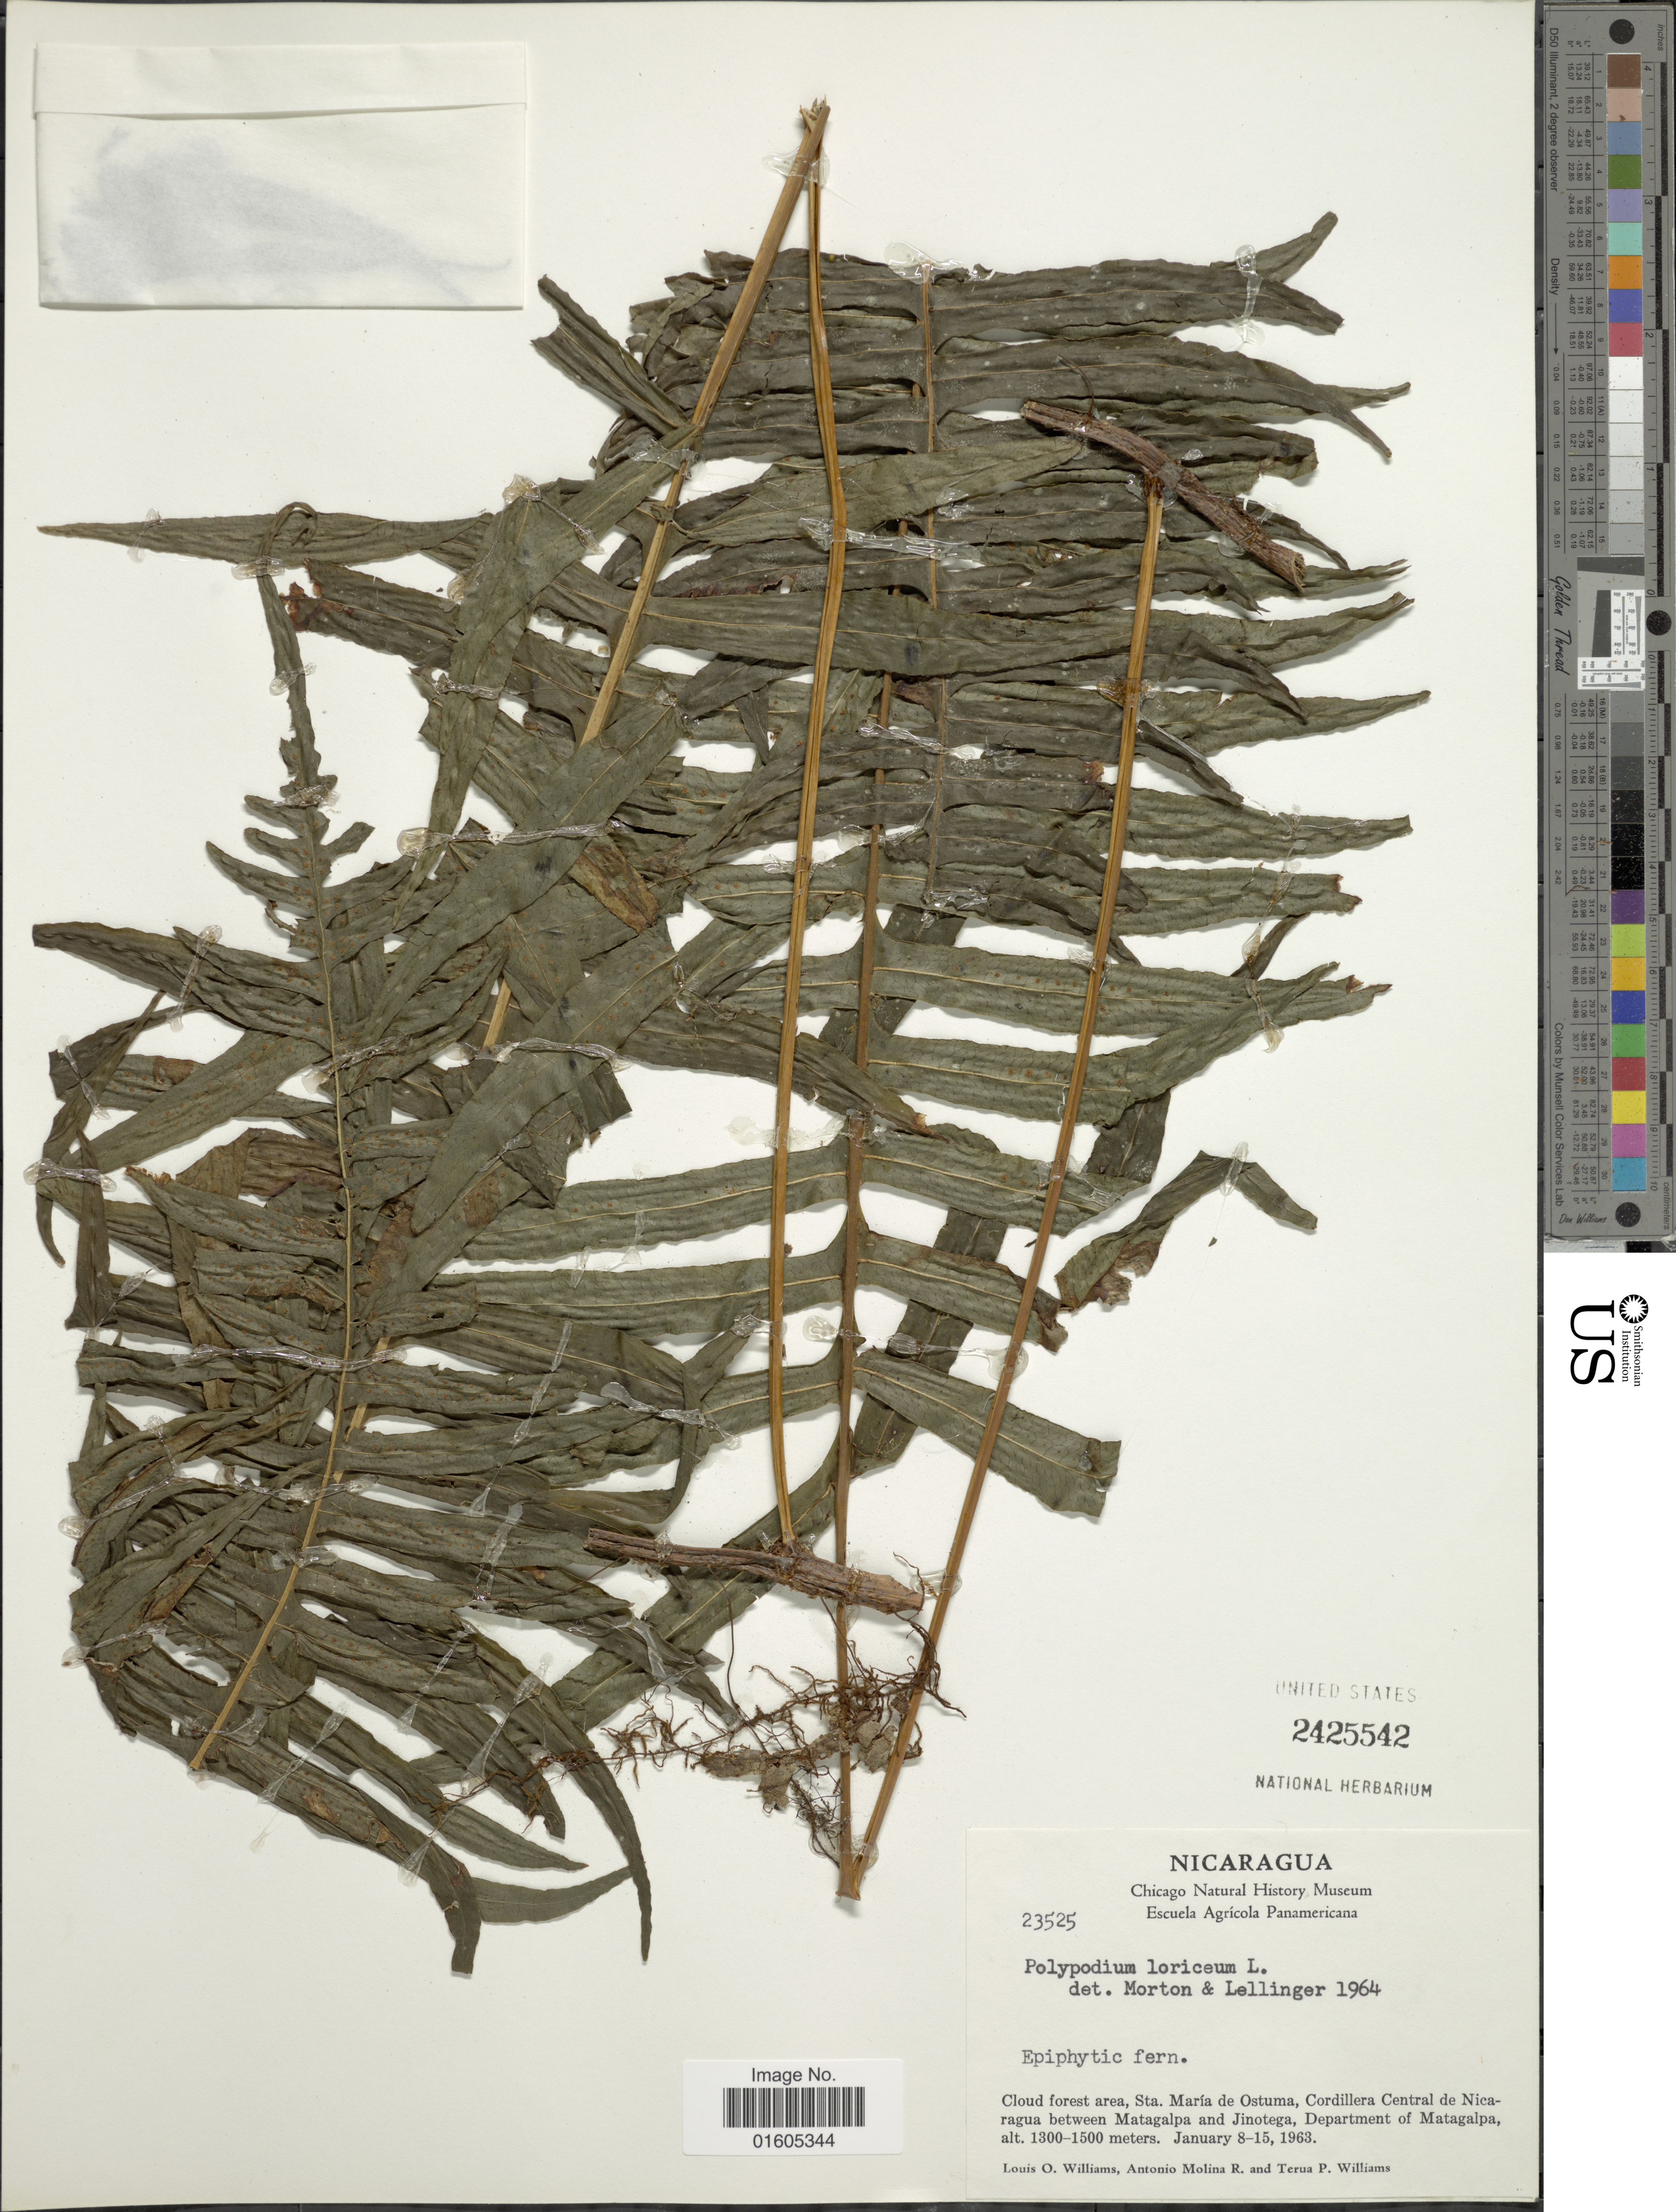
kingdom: Plantae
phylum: Tracheophyta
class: Polypodiopsida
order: Polypodiales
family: Polypodiaceae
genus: Serpocaulon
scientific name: Serpocaulon loriceum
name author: (L.) A.R. Sm.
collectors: L. O. Williams, A. Molina R. & T. P. Williams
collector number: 23525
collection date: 1963-01-08/1963-01-15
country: Nicaragua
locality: Cloud forst area, Sta. Maíra de Ostuma, Cordillera Central de Nicaragua between Matagalpa and Jinotega, Department of Matagalpa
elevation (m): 1300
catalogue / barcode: US 2425542